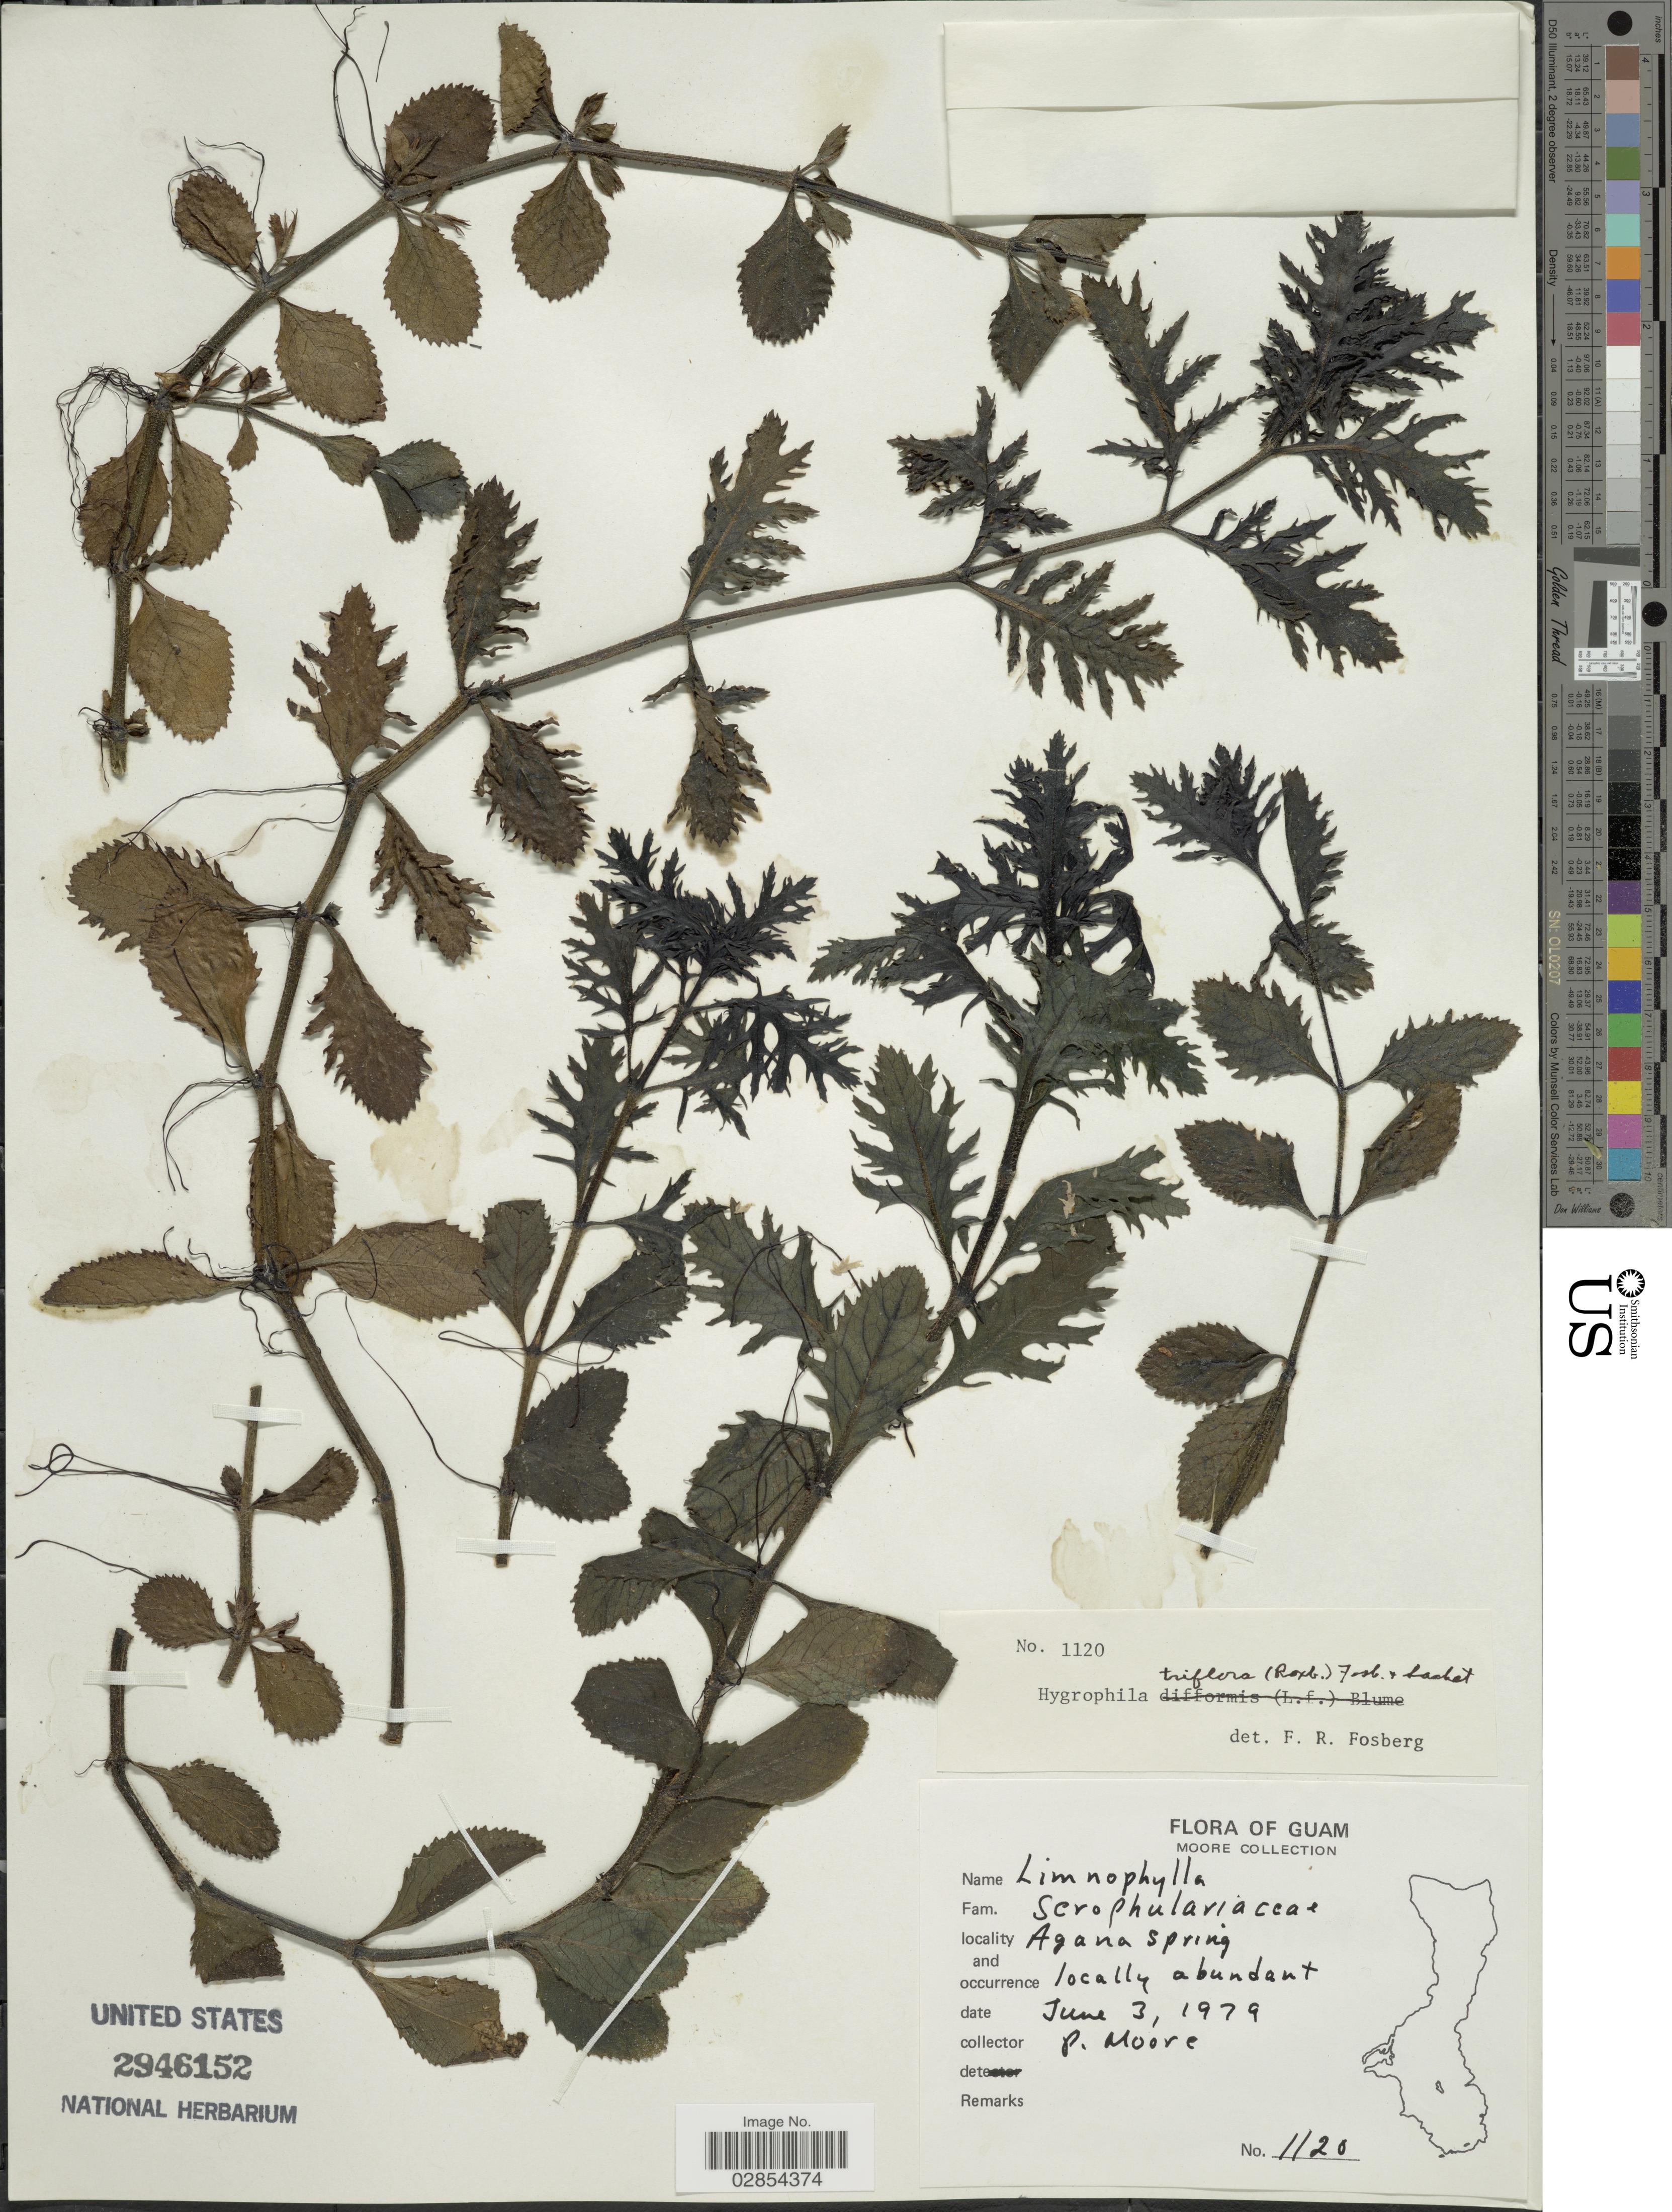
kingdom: Plantae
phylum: Tracheophyta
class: Magnoliopsida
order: Lamiales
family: Acanthaceae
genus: Hygrophila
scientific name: Hygrophila triflora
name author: (Roxb.) Fosberg & Sachet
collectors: P. Moore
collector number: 1120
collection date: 1979-06-03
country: Guam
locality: Agana Spring.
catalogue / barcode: US 2946152